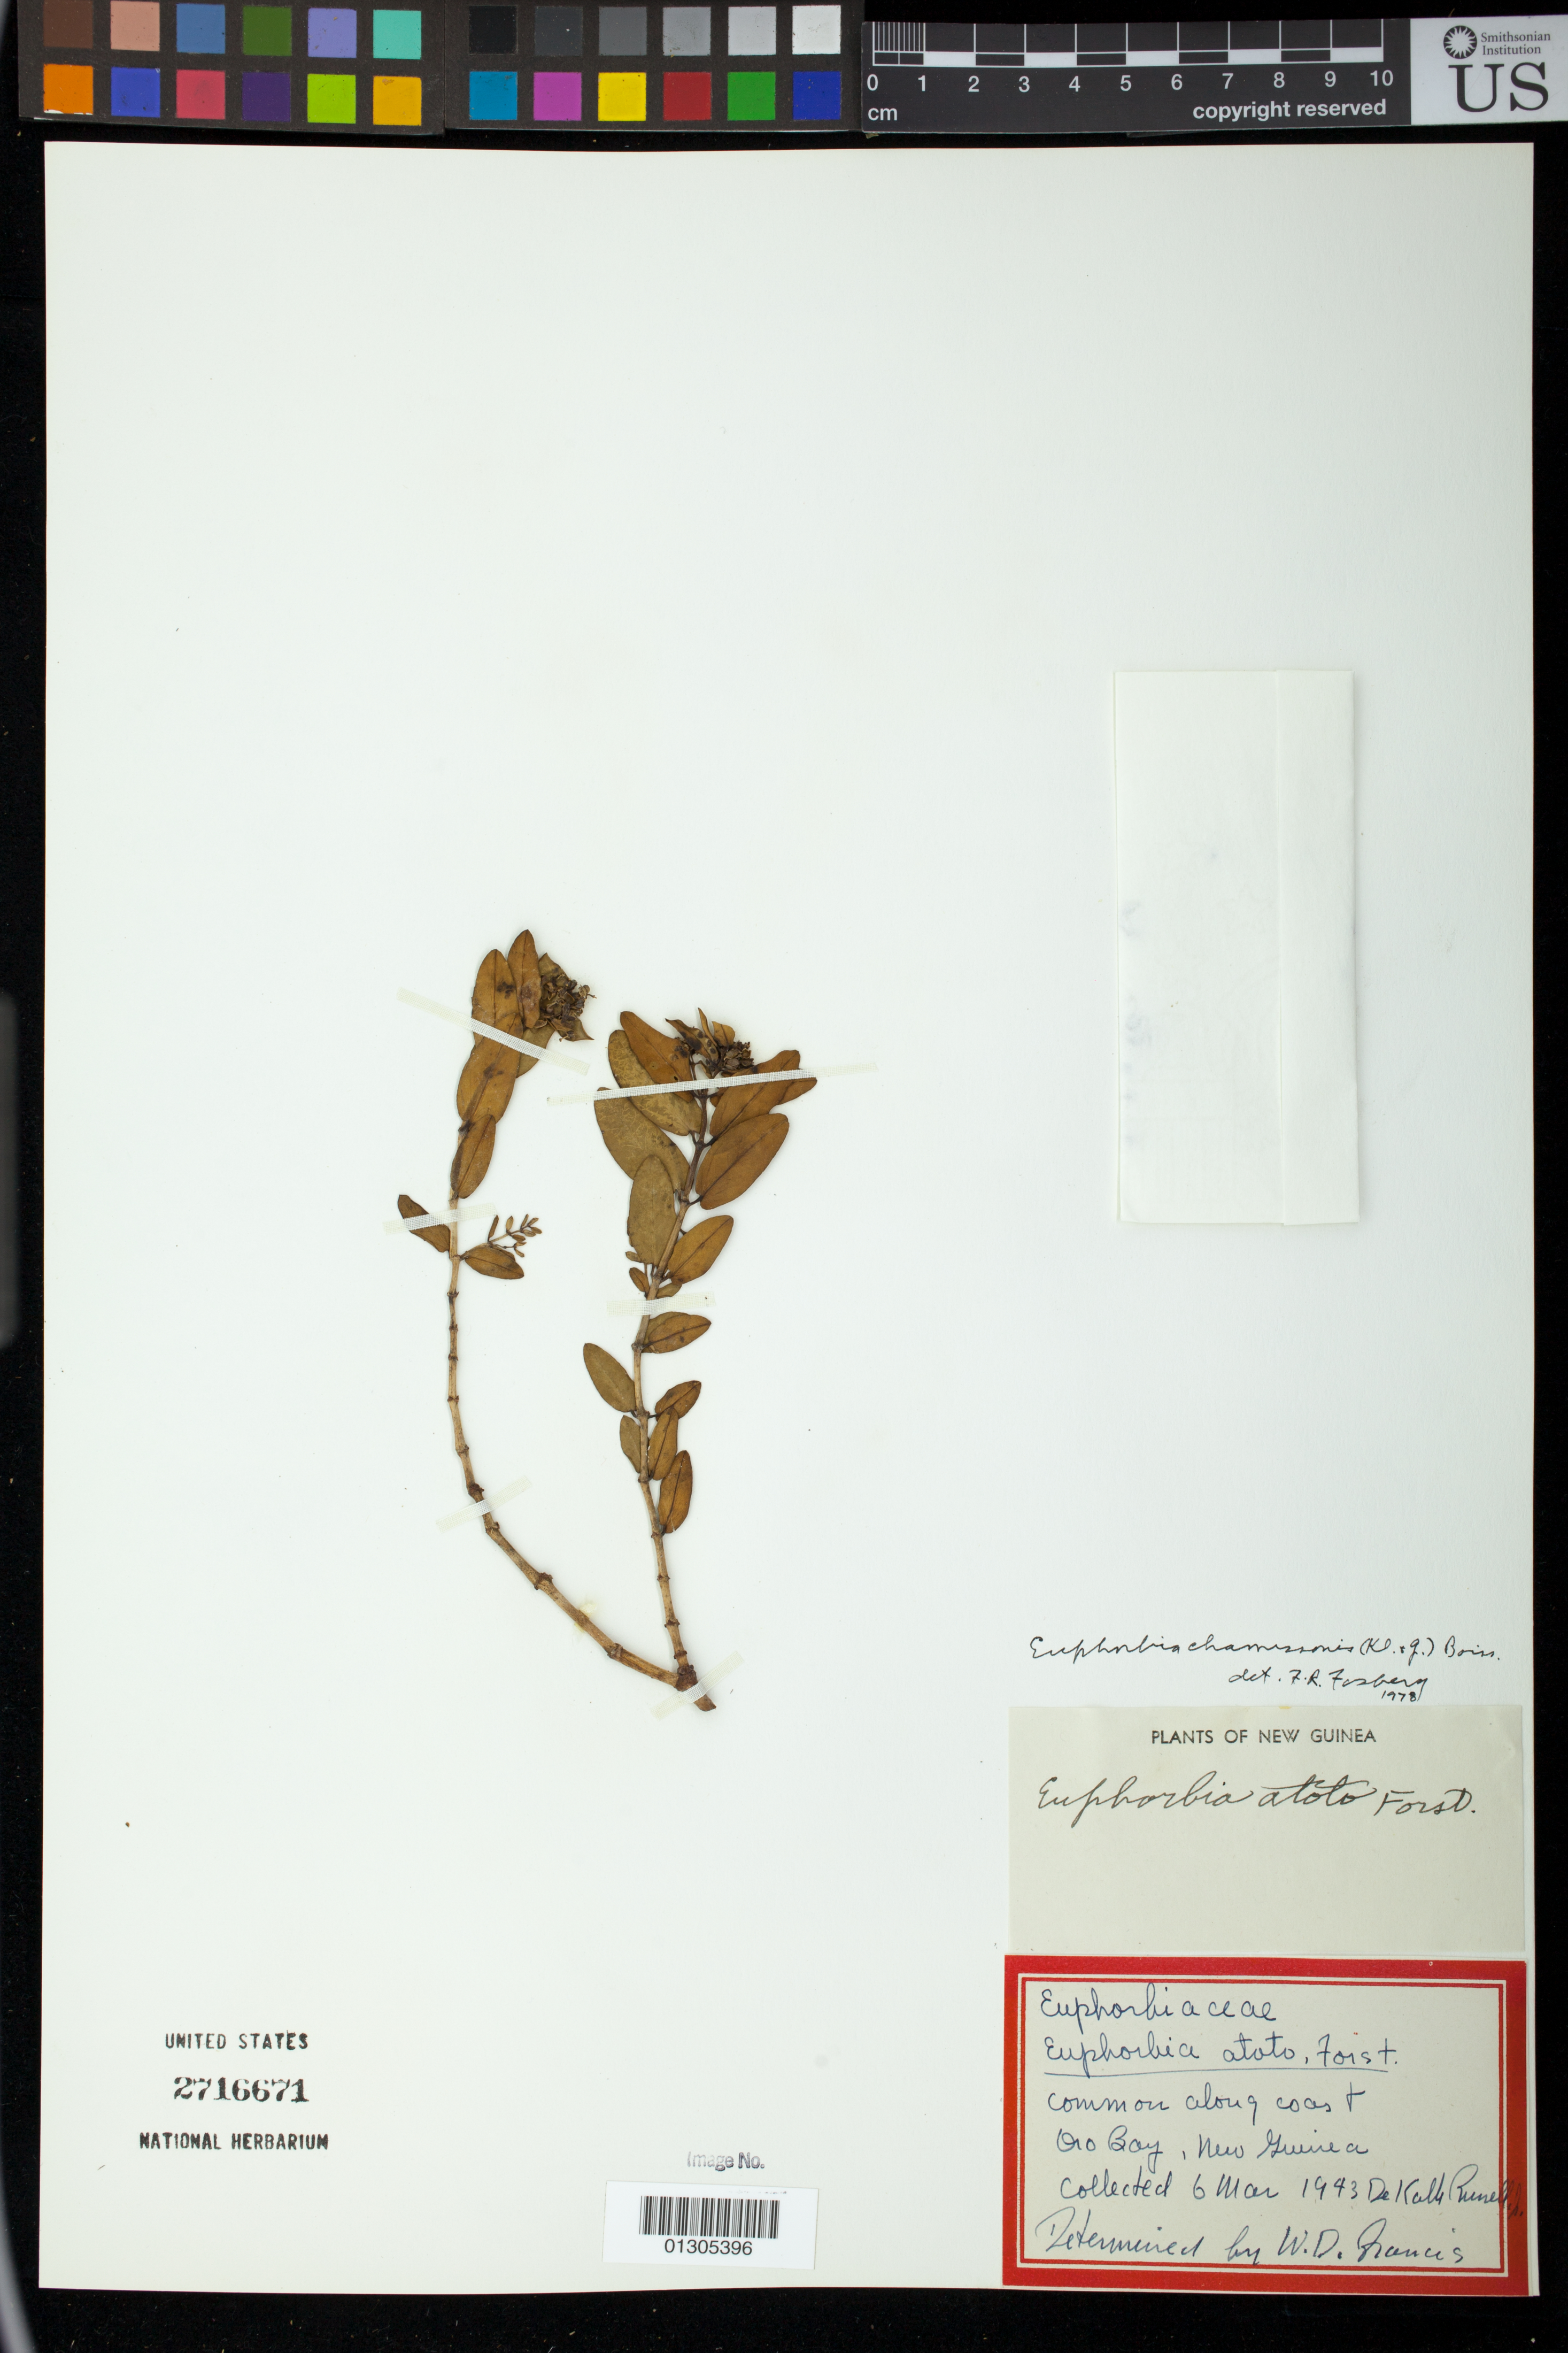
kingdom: Plantae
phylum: Tracheophyta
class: Magnoliopsida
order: Malpighiales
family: Euphorbiaceae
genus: Euphorbia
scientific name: Euphorbia chamissonis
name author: (Klotzsch ex Klotzsch & Garcke) Boiss.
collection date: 1943-03-06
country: Papua New Guinea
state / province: Northern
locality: Oro Bay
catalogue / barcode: US 2716671